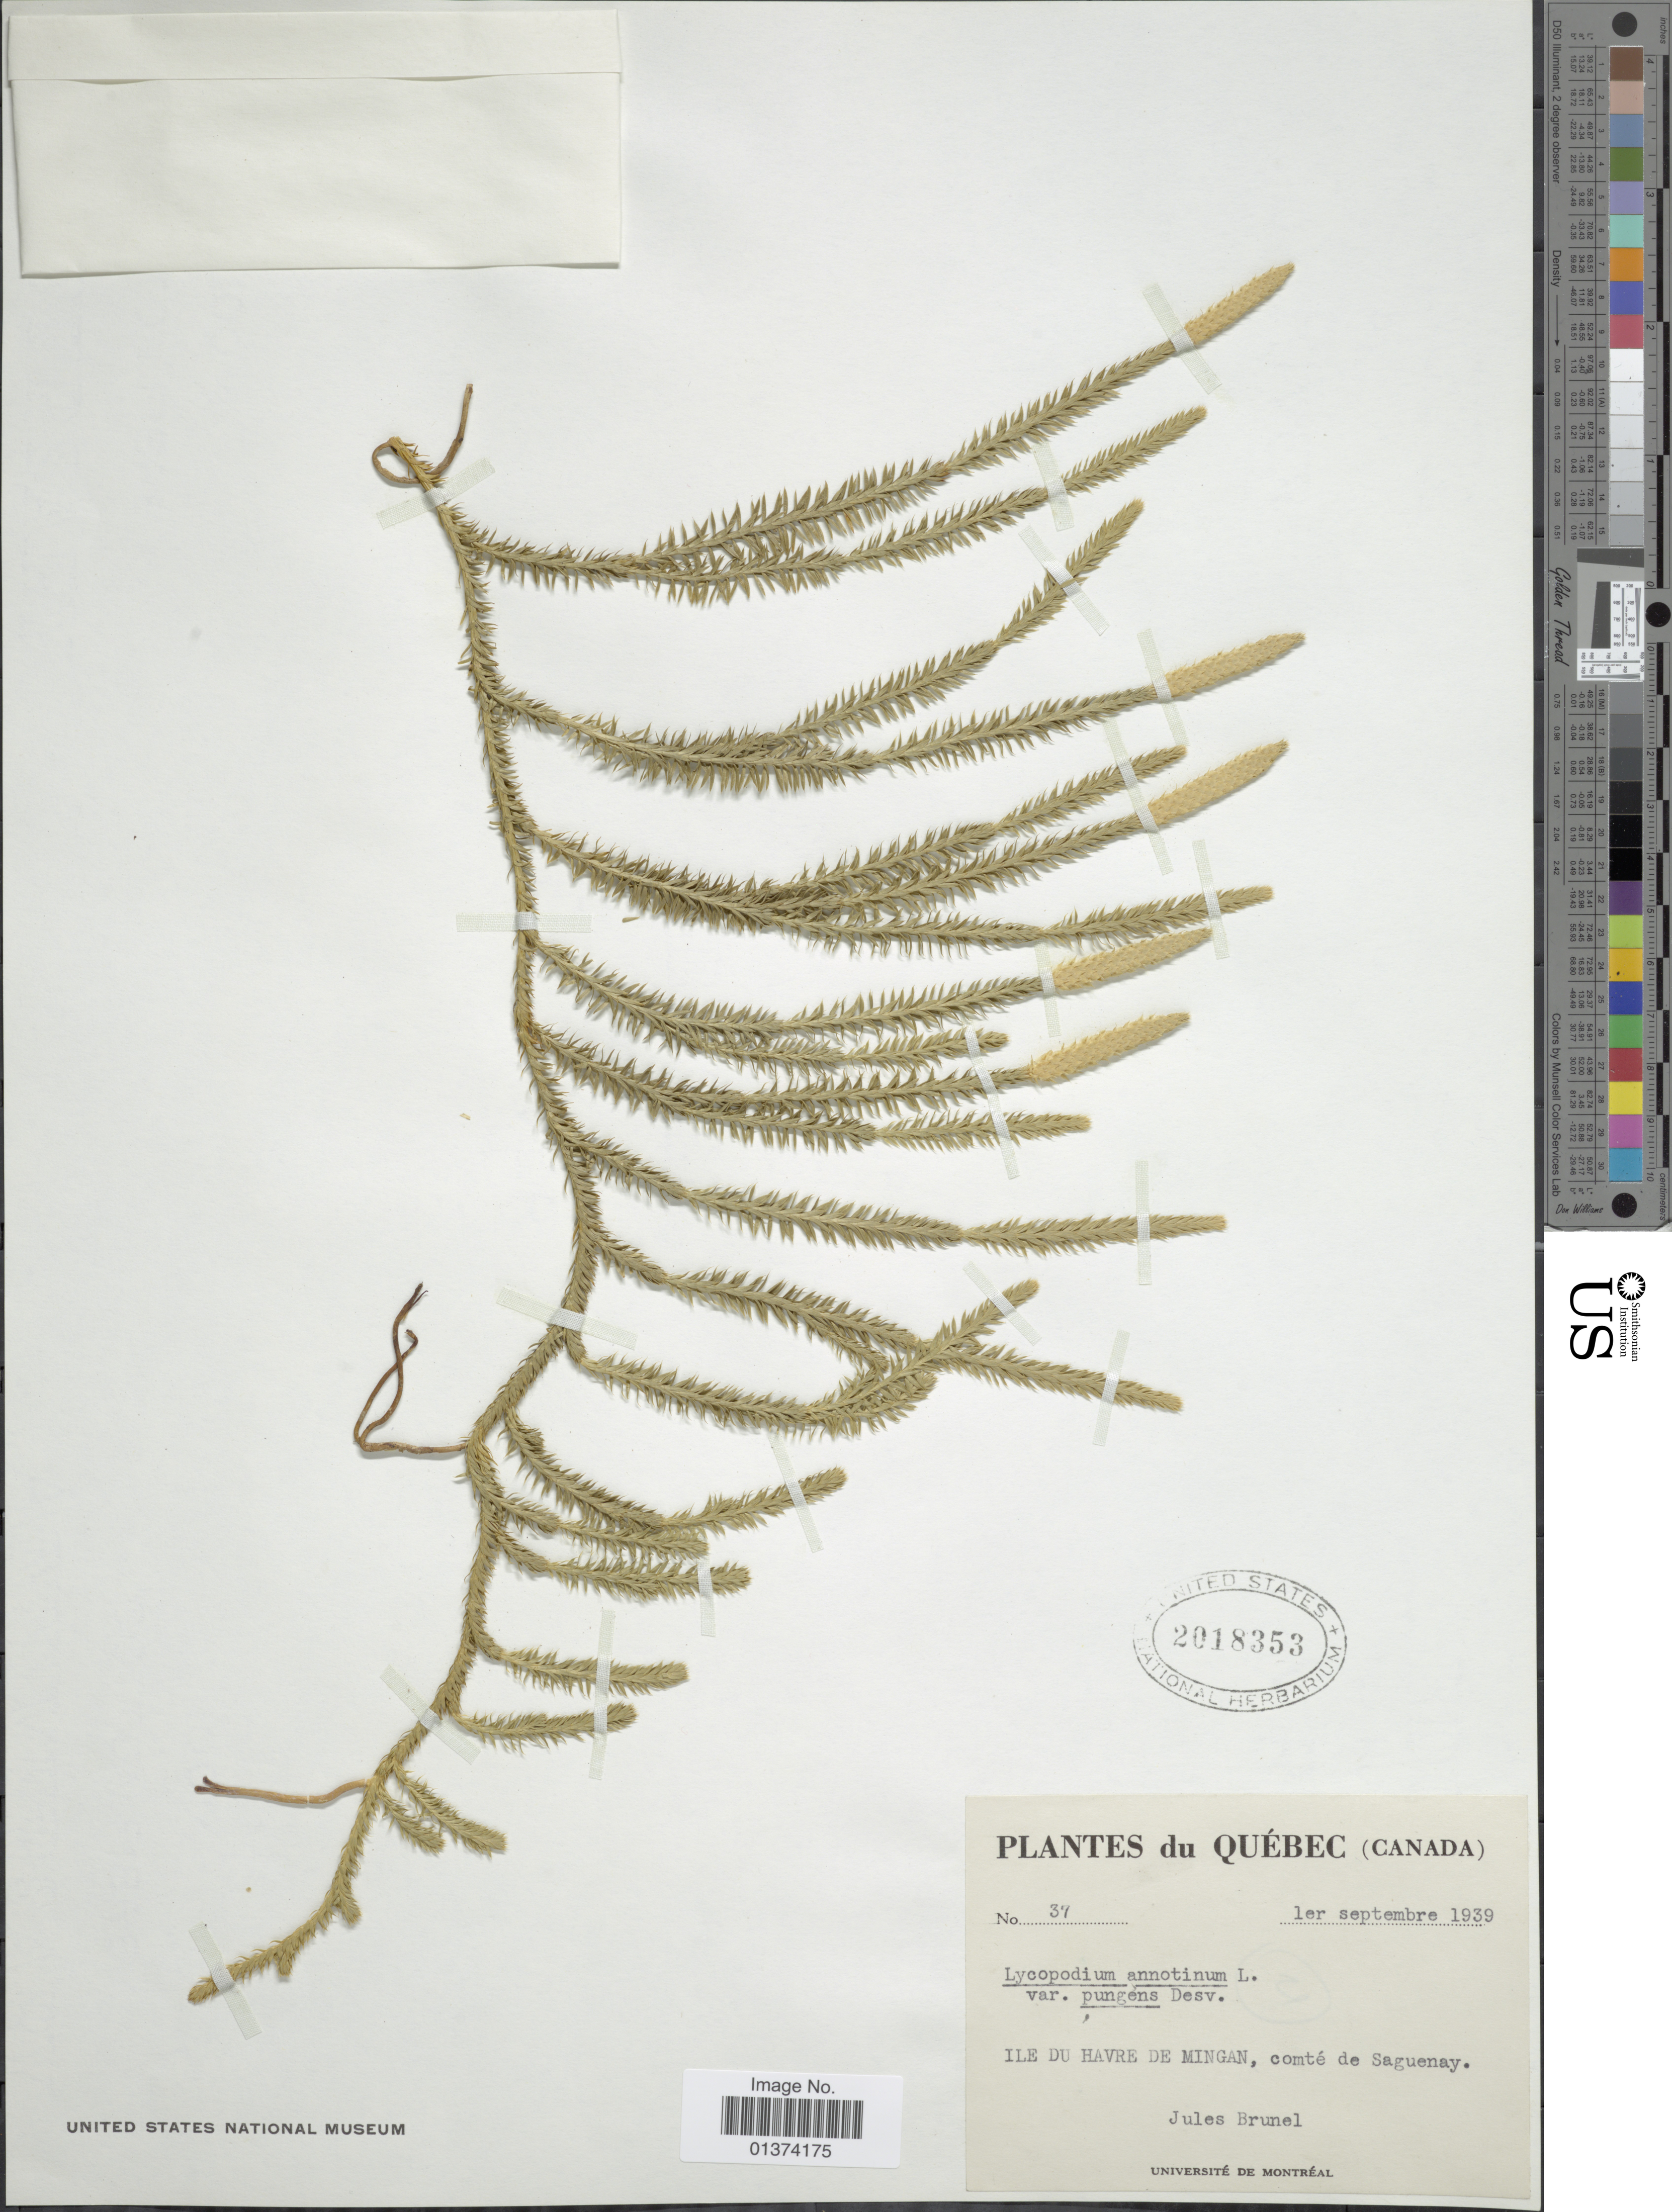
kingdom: Plantae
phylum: Tracheophyta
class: Lycopodiopsida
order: Lycopodiales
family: Lycopodiaceae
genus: Spinulum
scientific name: Spinulum annotinum subsp. annotinum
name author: (L.) A. Haines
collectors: J. Brunel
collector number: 37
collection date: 1939-09-01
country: Canada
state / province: Quebec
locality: Ile du Havre de Mingan, comté de Saguenay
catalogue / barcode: US 2018353